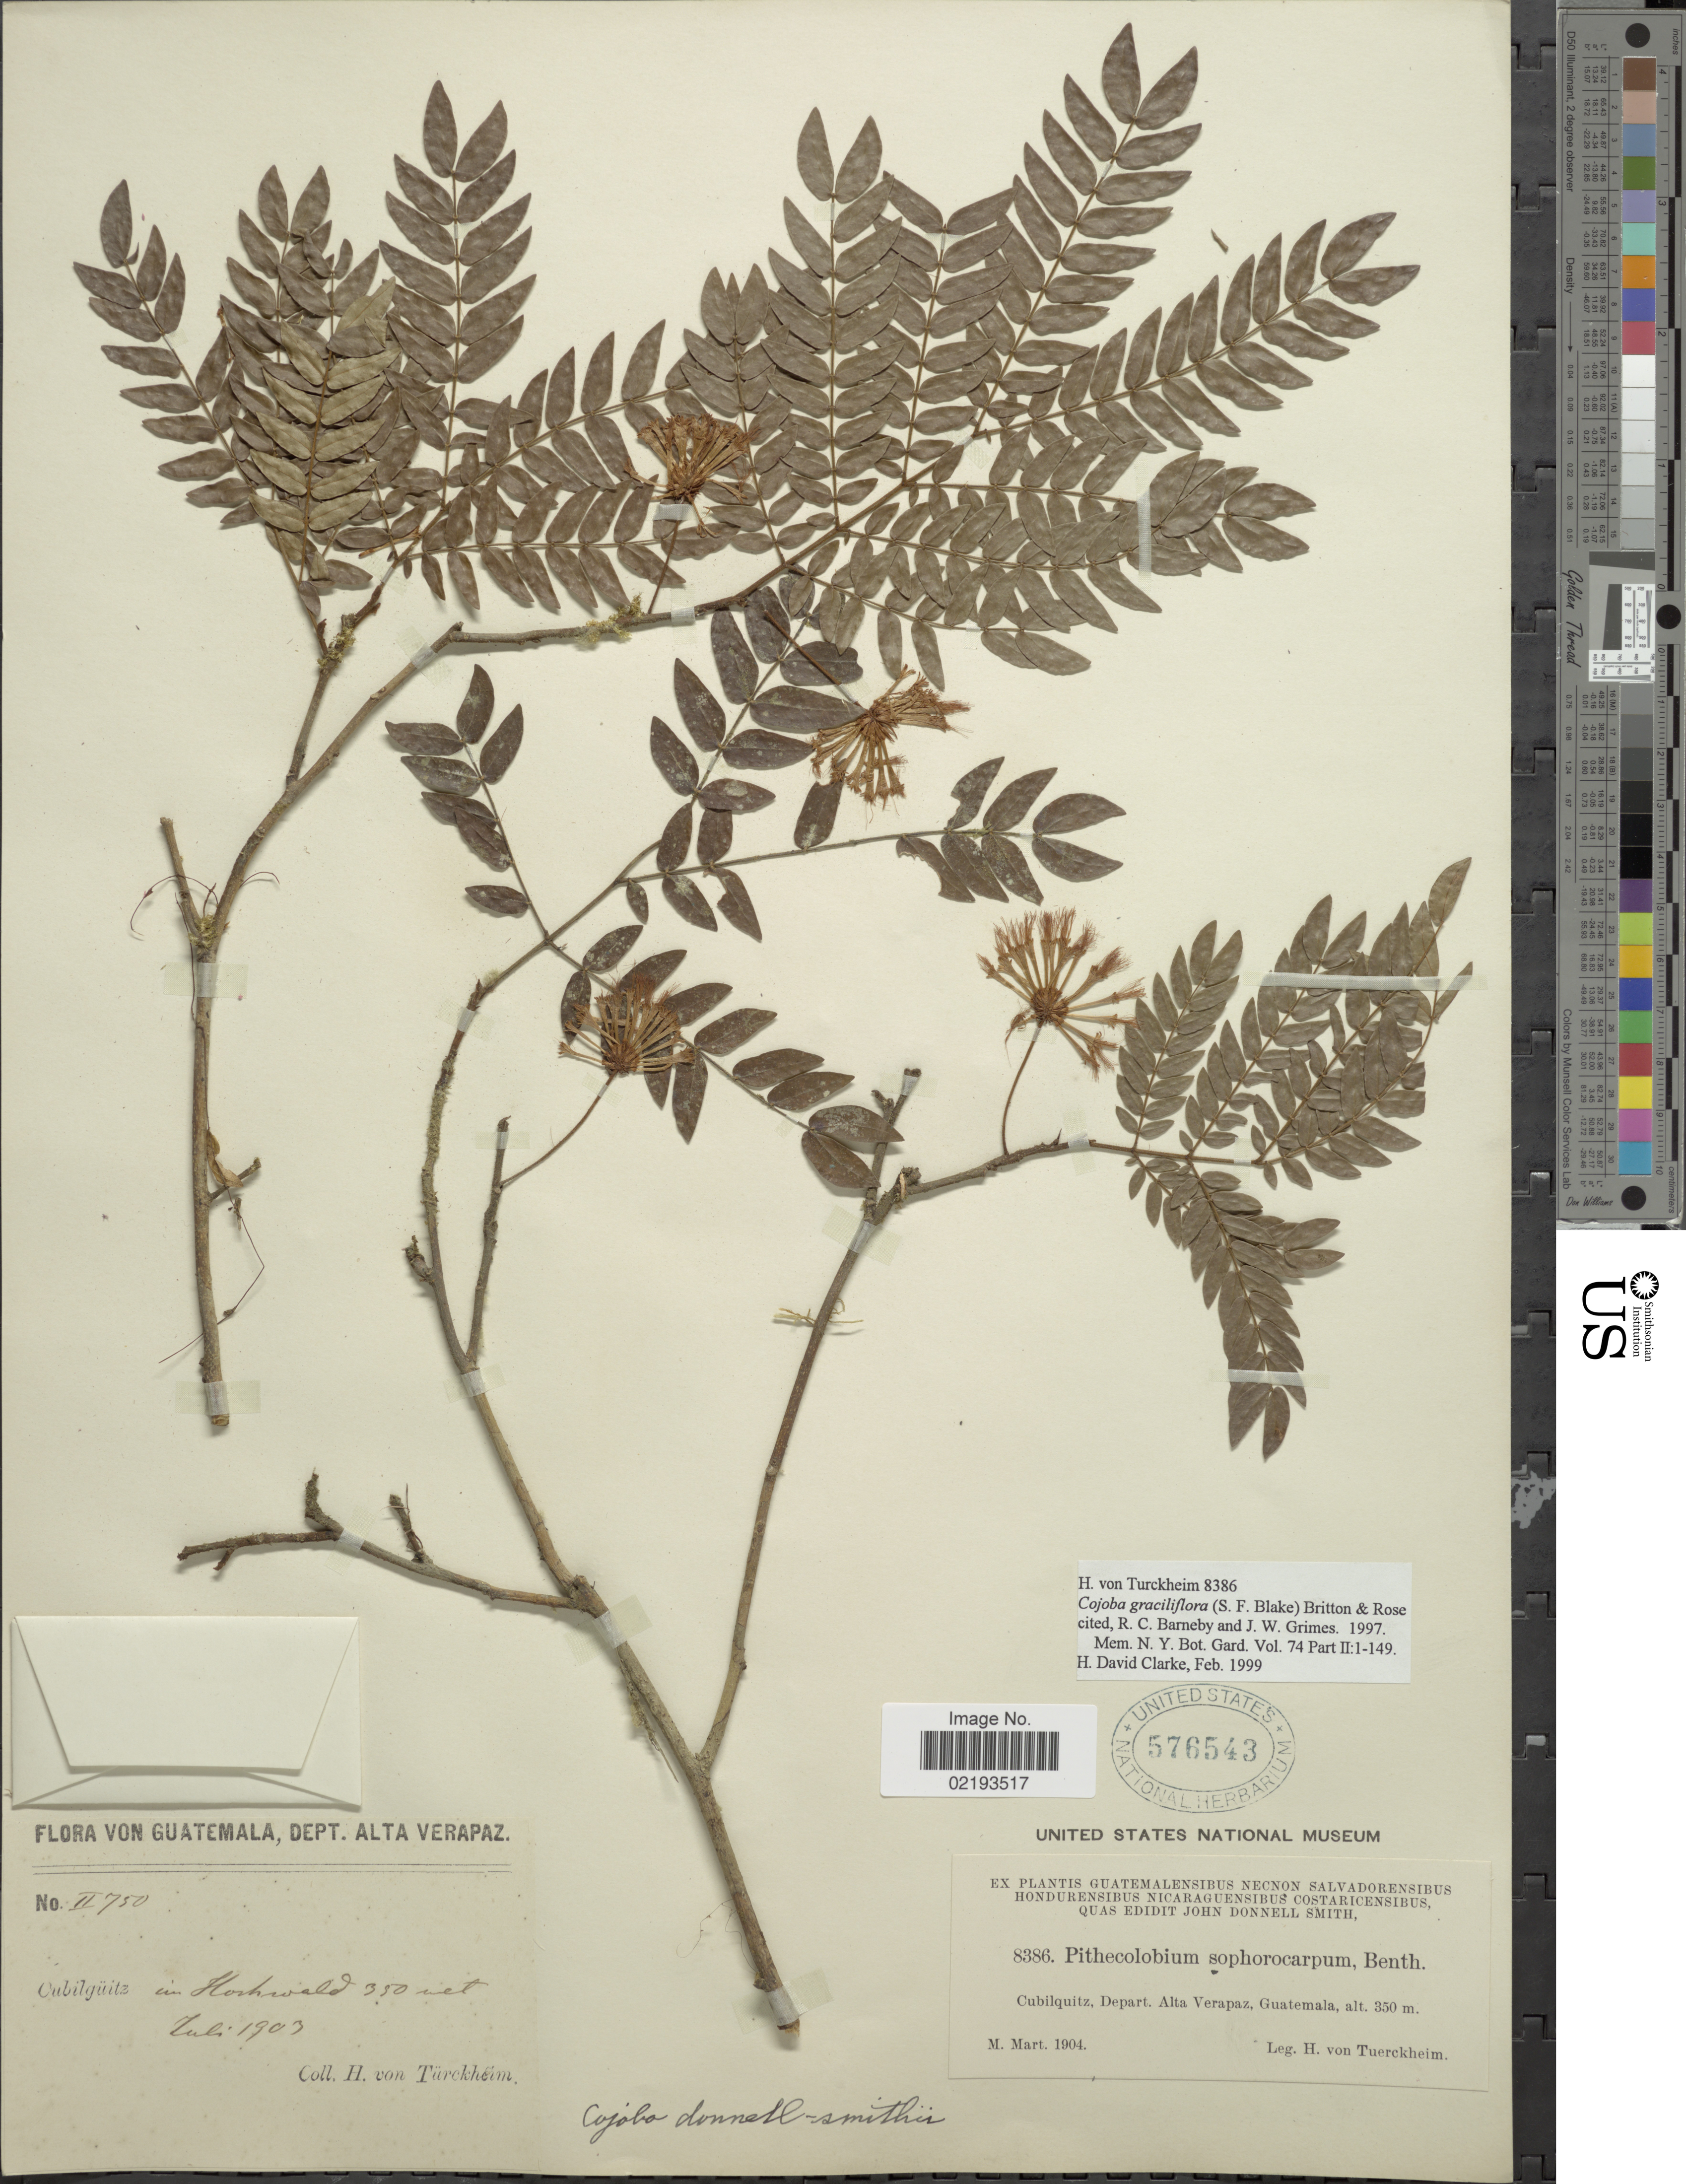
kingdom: Plantae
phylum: Tracheophyta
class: Magnoliopsida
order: Fabales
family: Fabaceae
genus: Cojoba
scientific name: Cojoba graciliflora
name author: (S.F. Blake) Britton & Rose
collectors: H. von Türckheim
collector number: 8386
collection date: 1904-03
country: Guatemala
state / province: Alta Verapaz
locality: Dept. Alta Verapaz, Cubilgüitz in Hohnwald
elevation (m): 350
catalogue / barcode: US 576543